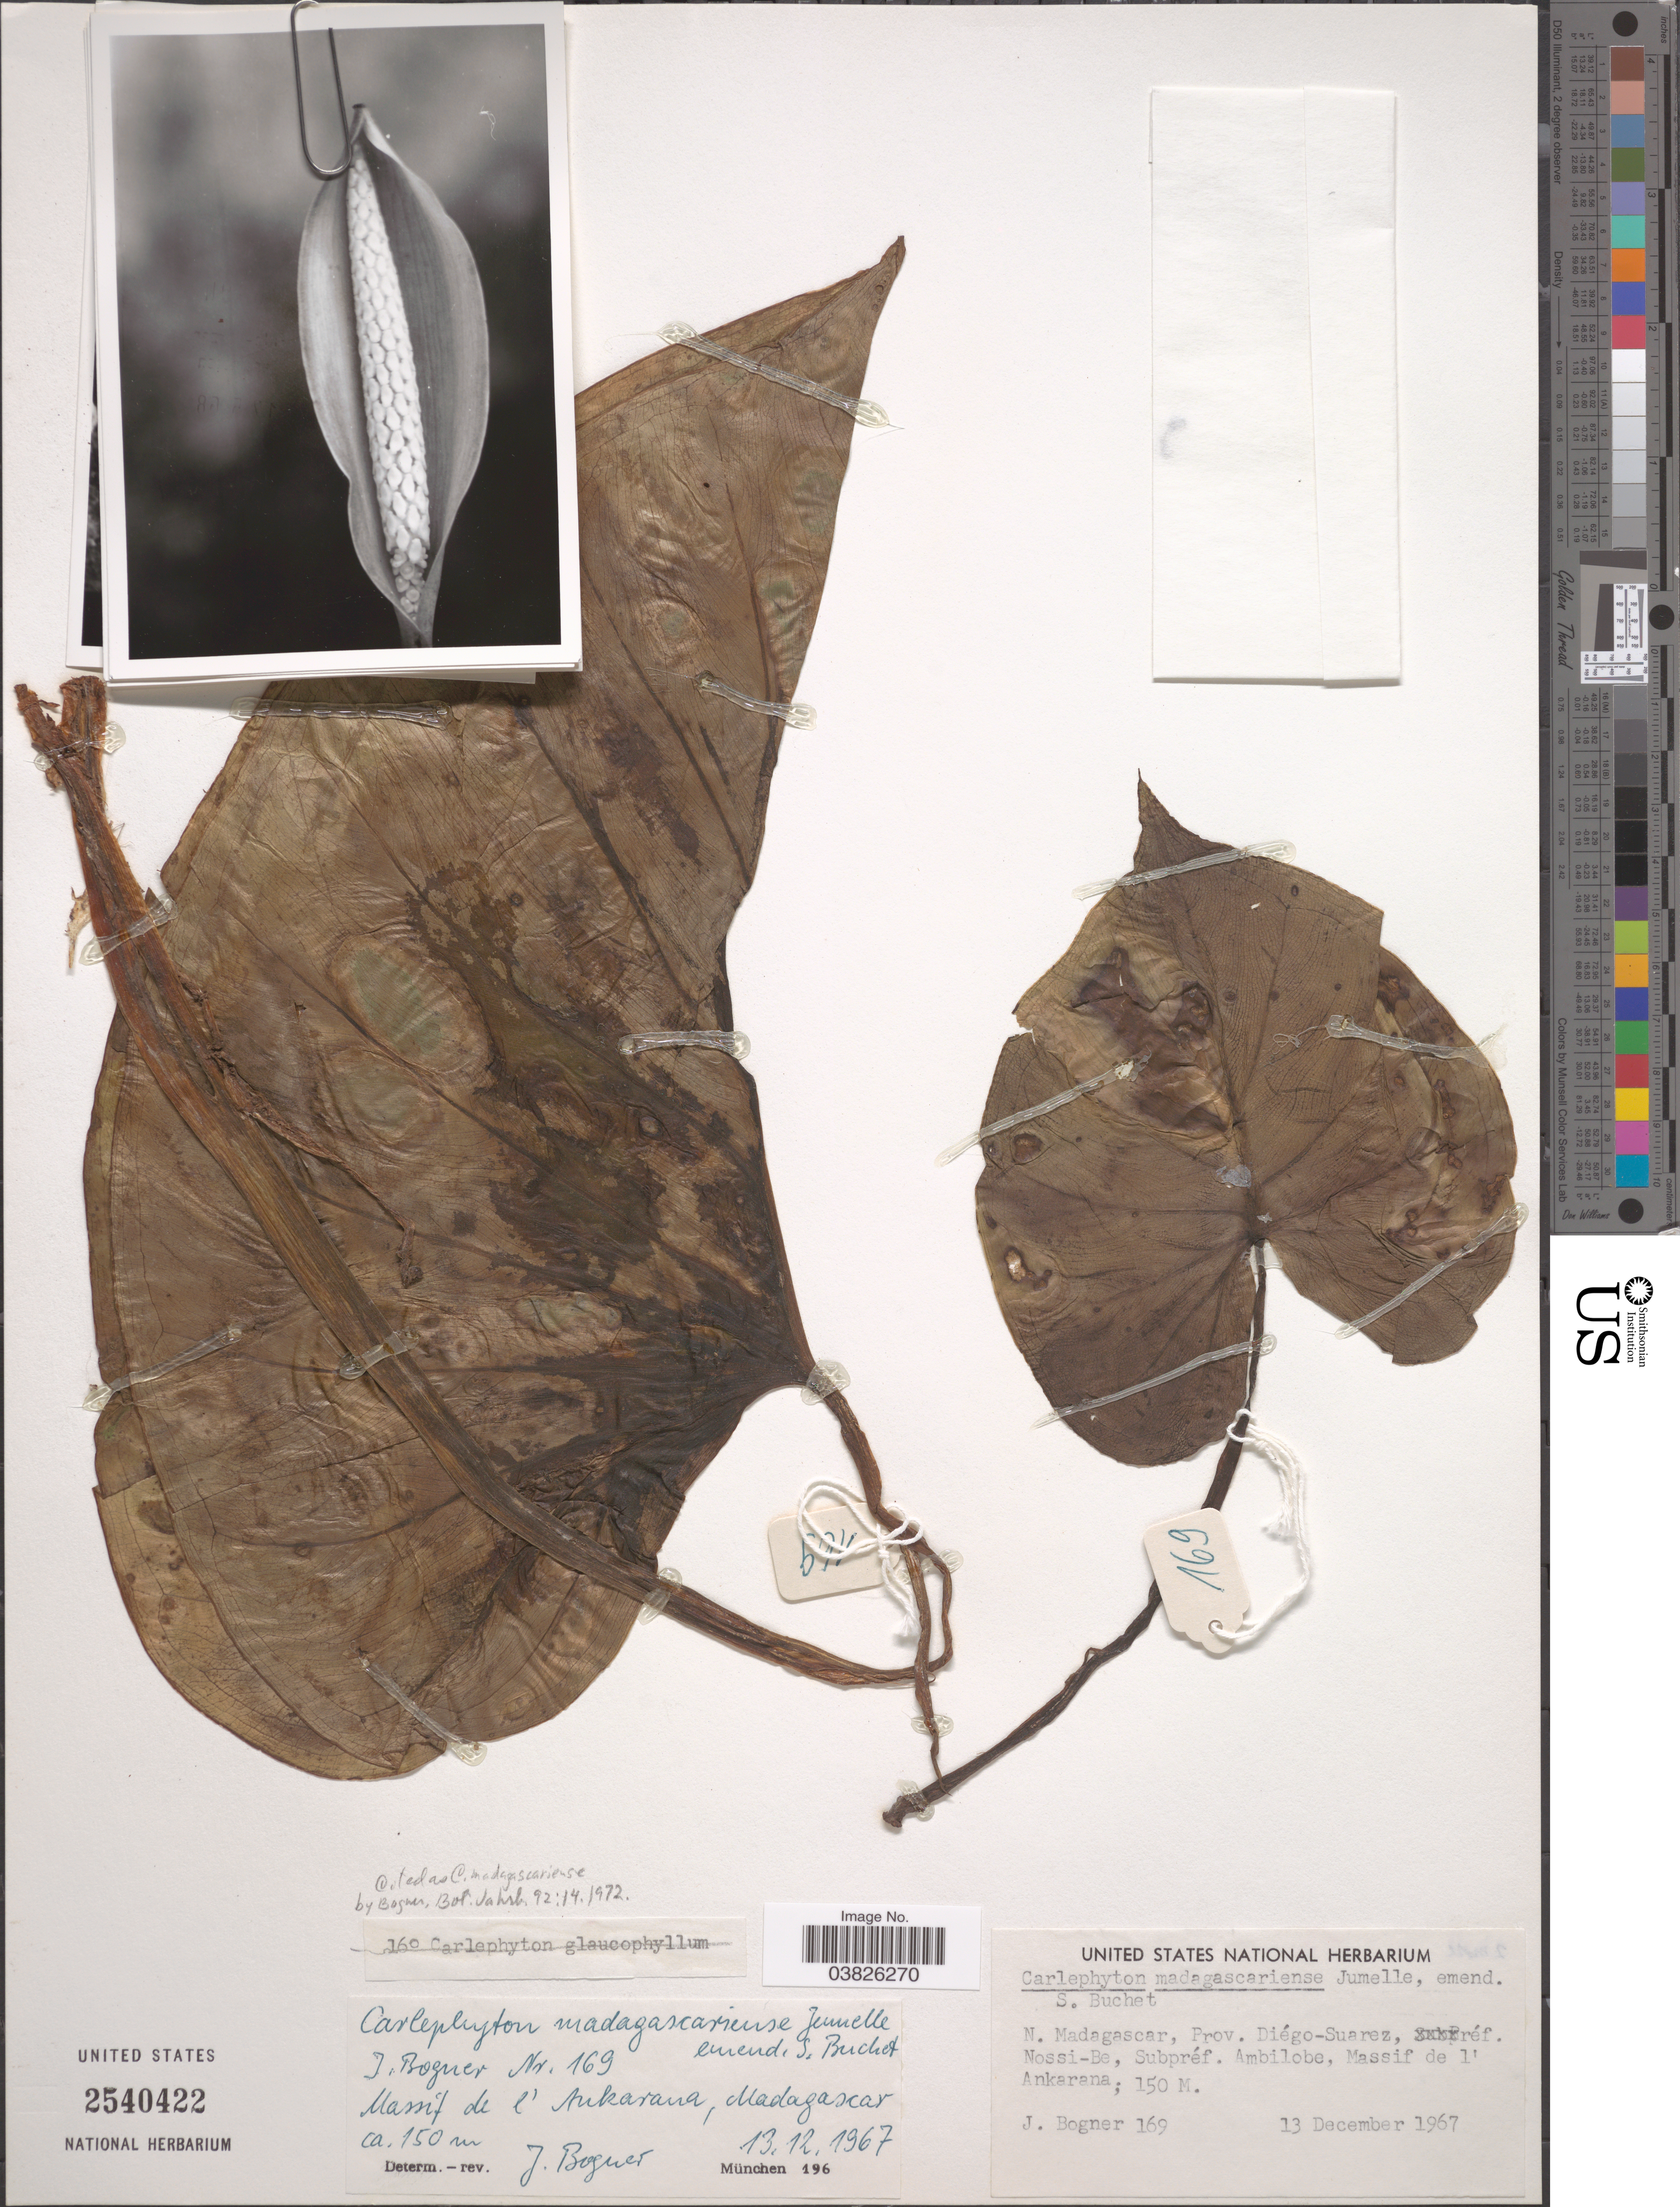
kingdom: Plantae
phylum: Tracheophyta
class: Liliopsida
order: Alismatales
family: Araceae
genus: Carlephyton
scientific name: Carlephyton madagascariense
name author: Jum.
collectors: J. Bogner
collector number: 169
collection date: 1967-12-13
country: Madagascar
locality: N. Madagascar, Prov. Diégo-Suarez, Préf. Nossi-Be, Subpréf. Ambilobe, Massif de l'Ankarana.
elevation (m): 150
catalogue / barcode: US 2540422